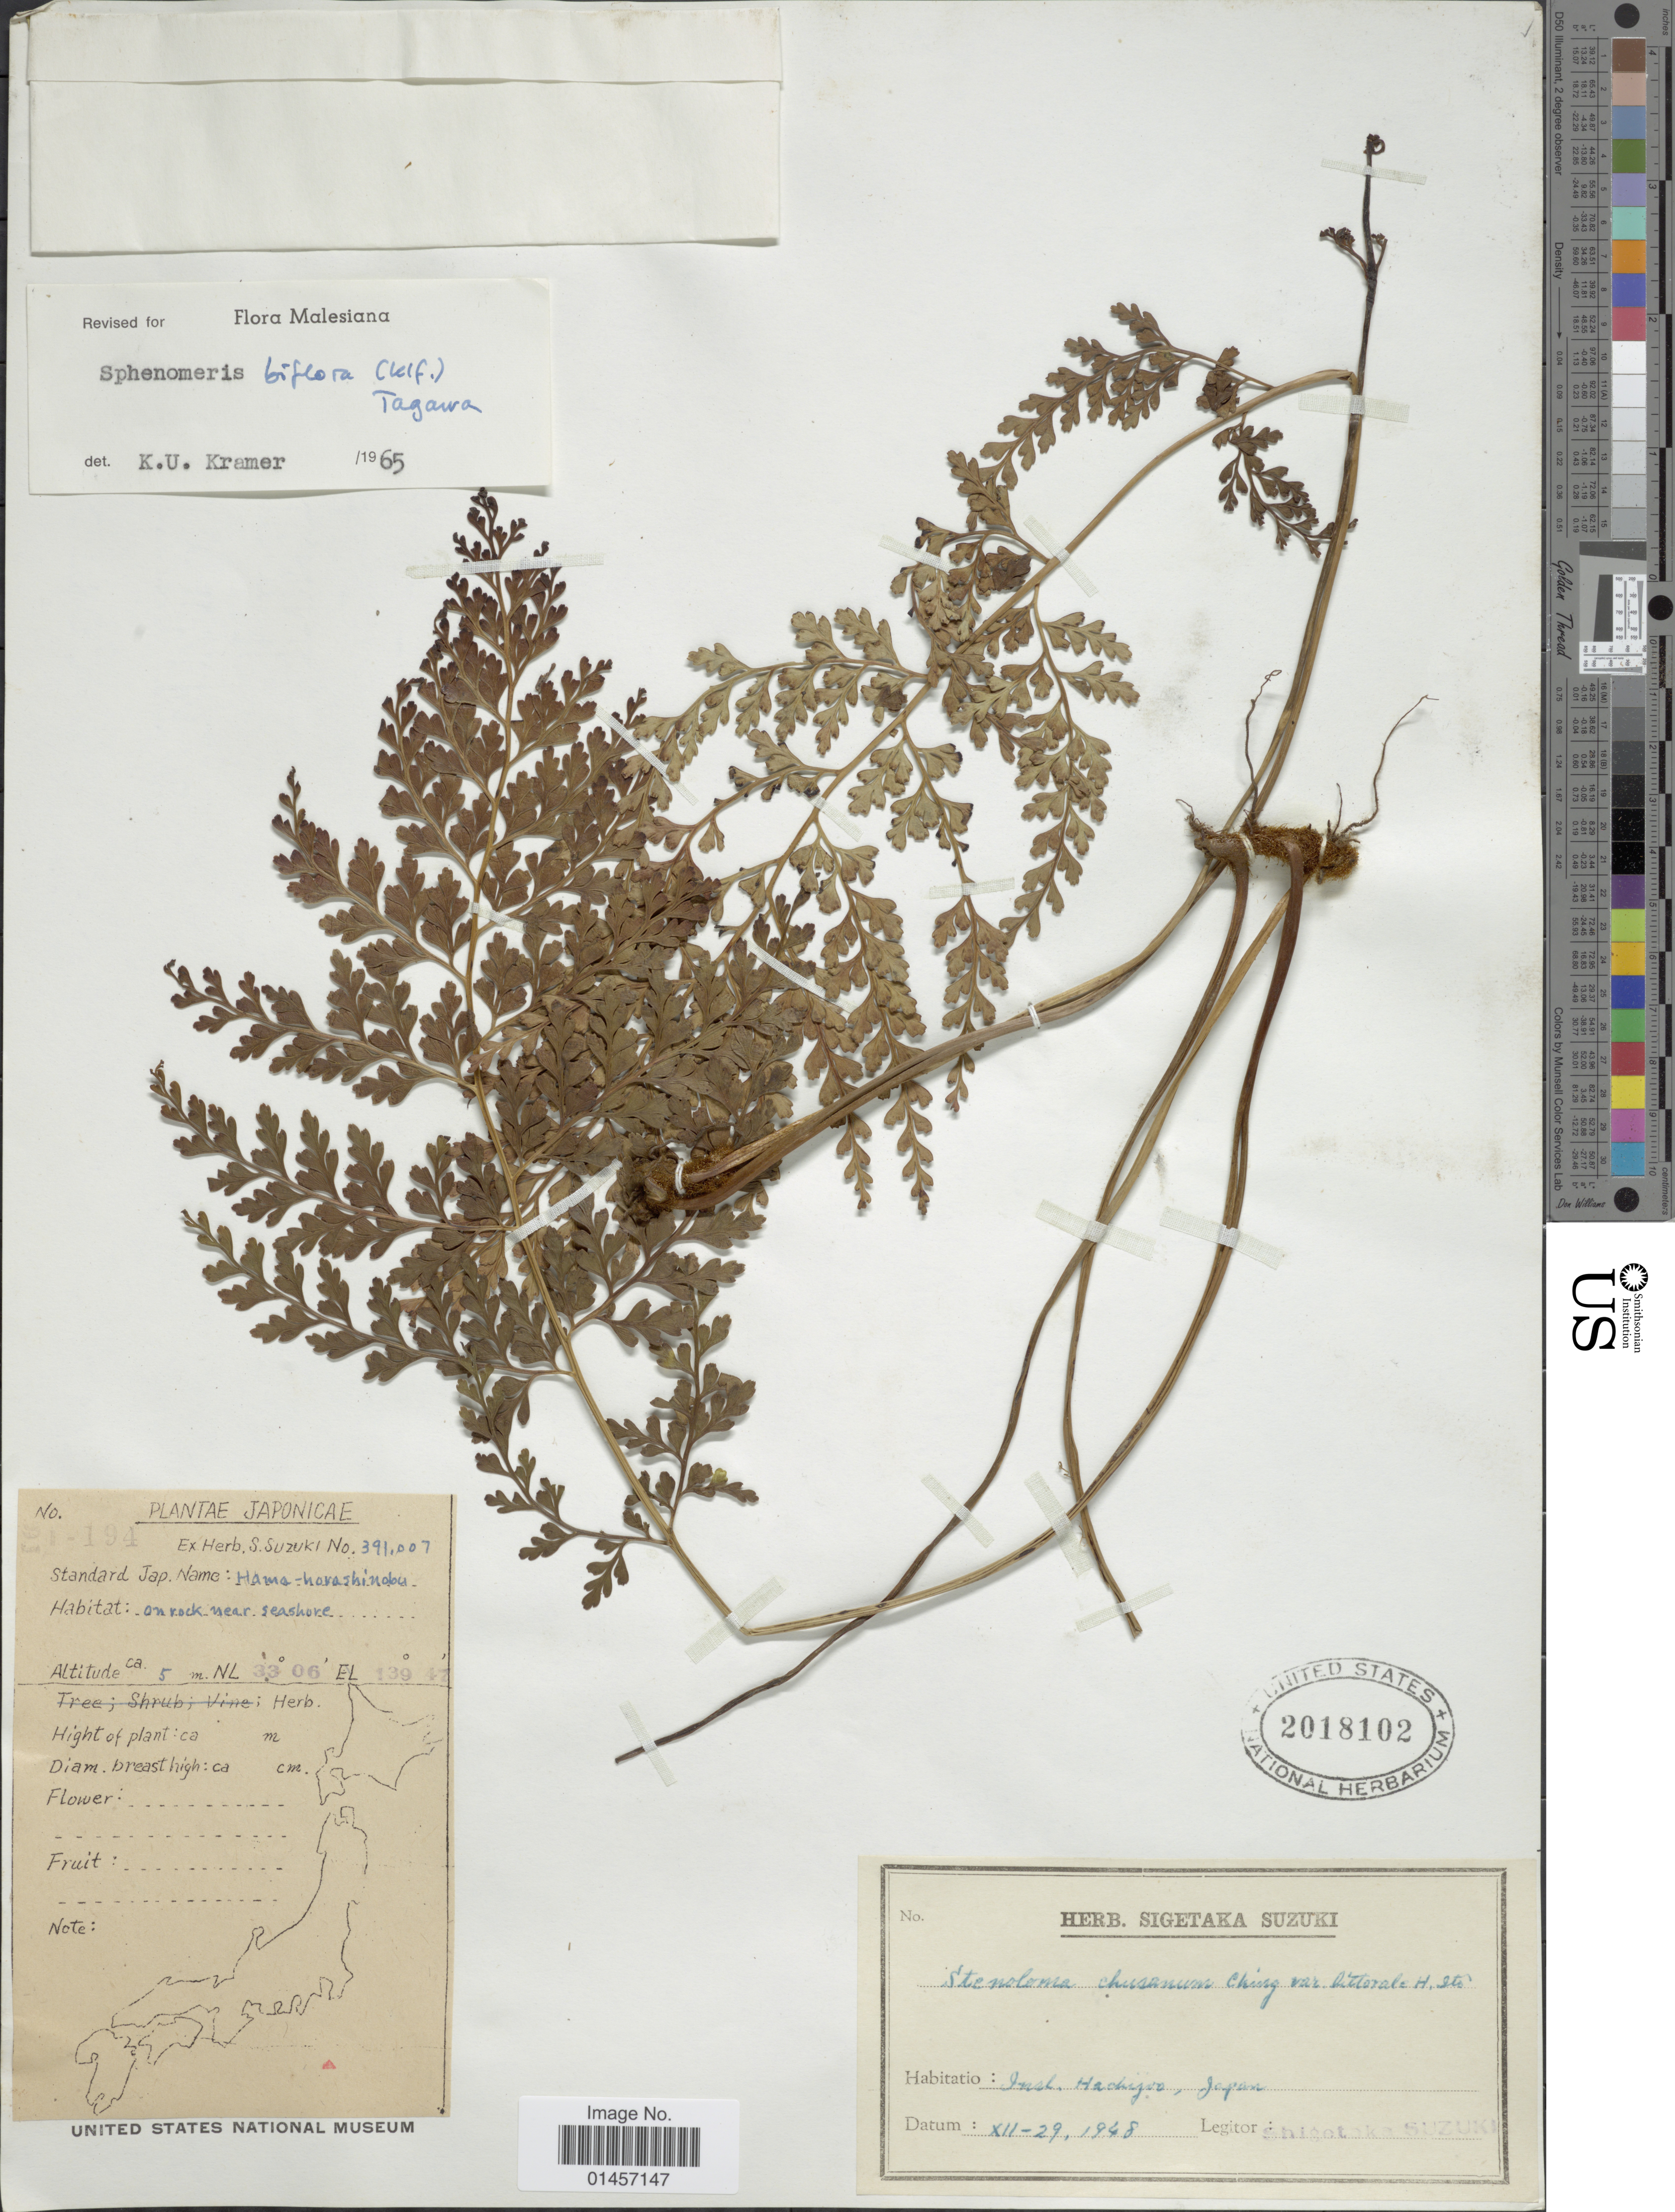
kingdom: Plantae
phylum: Tracheophyta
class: Polypodiopsida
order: Polypodiales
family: Lindsaeaceae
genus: Sphenomeris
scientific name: Sphenomeris biflora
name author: (Kaulf.) Mett.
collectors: S. Suzuki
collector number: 391007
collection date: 1948-12-29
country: Japan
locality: Insl. Hachijoo, Japan.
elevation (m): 5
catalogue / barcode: US 2018102